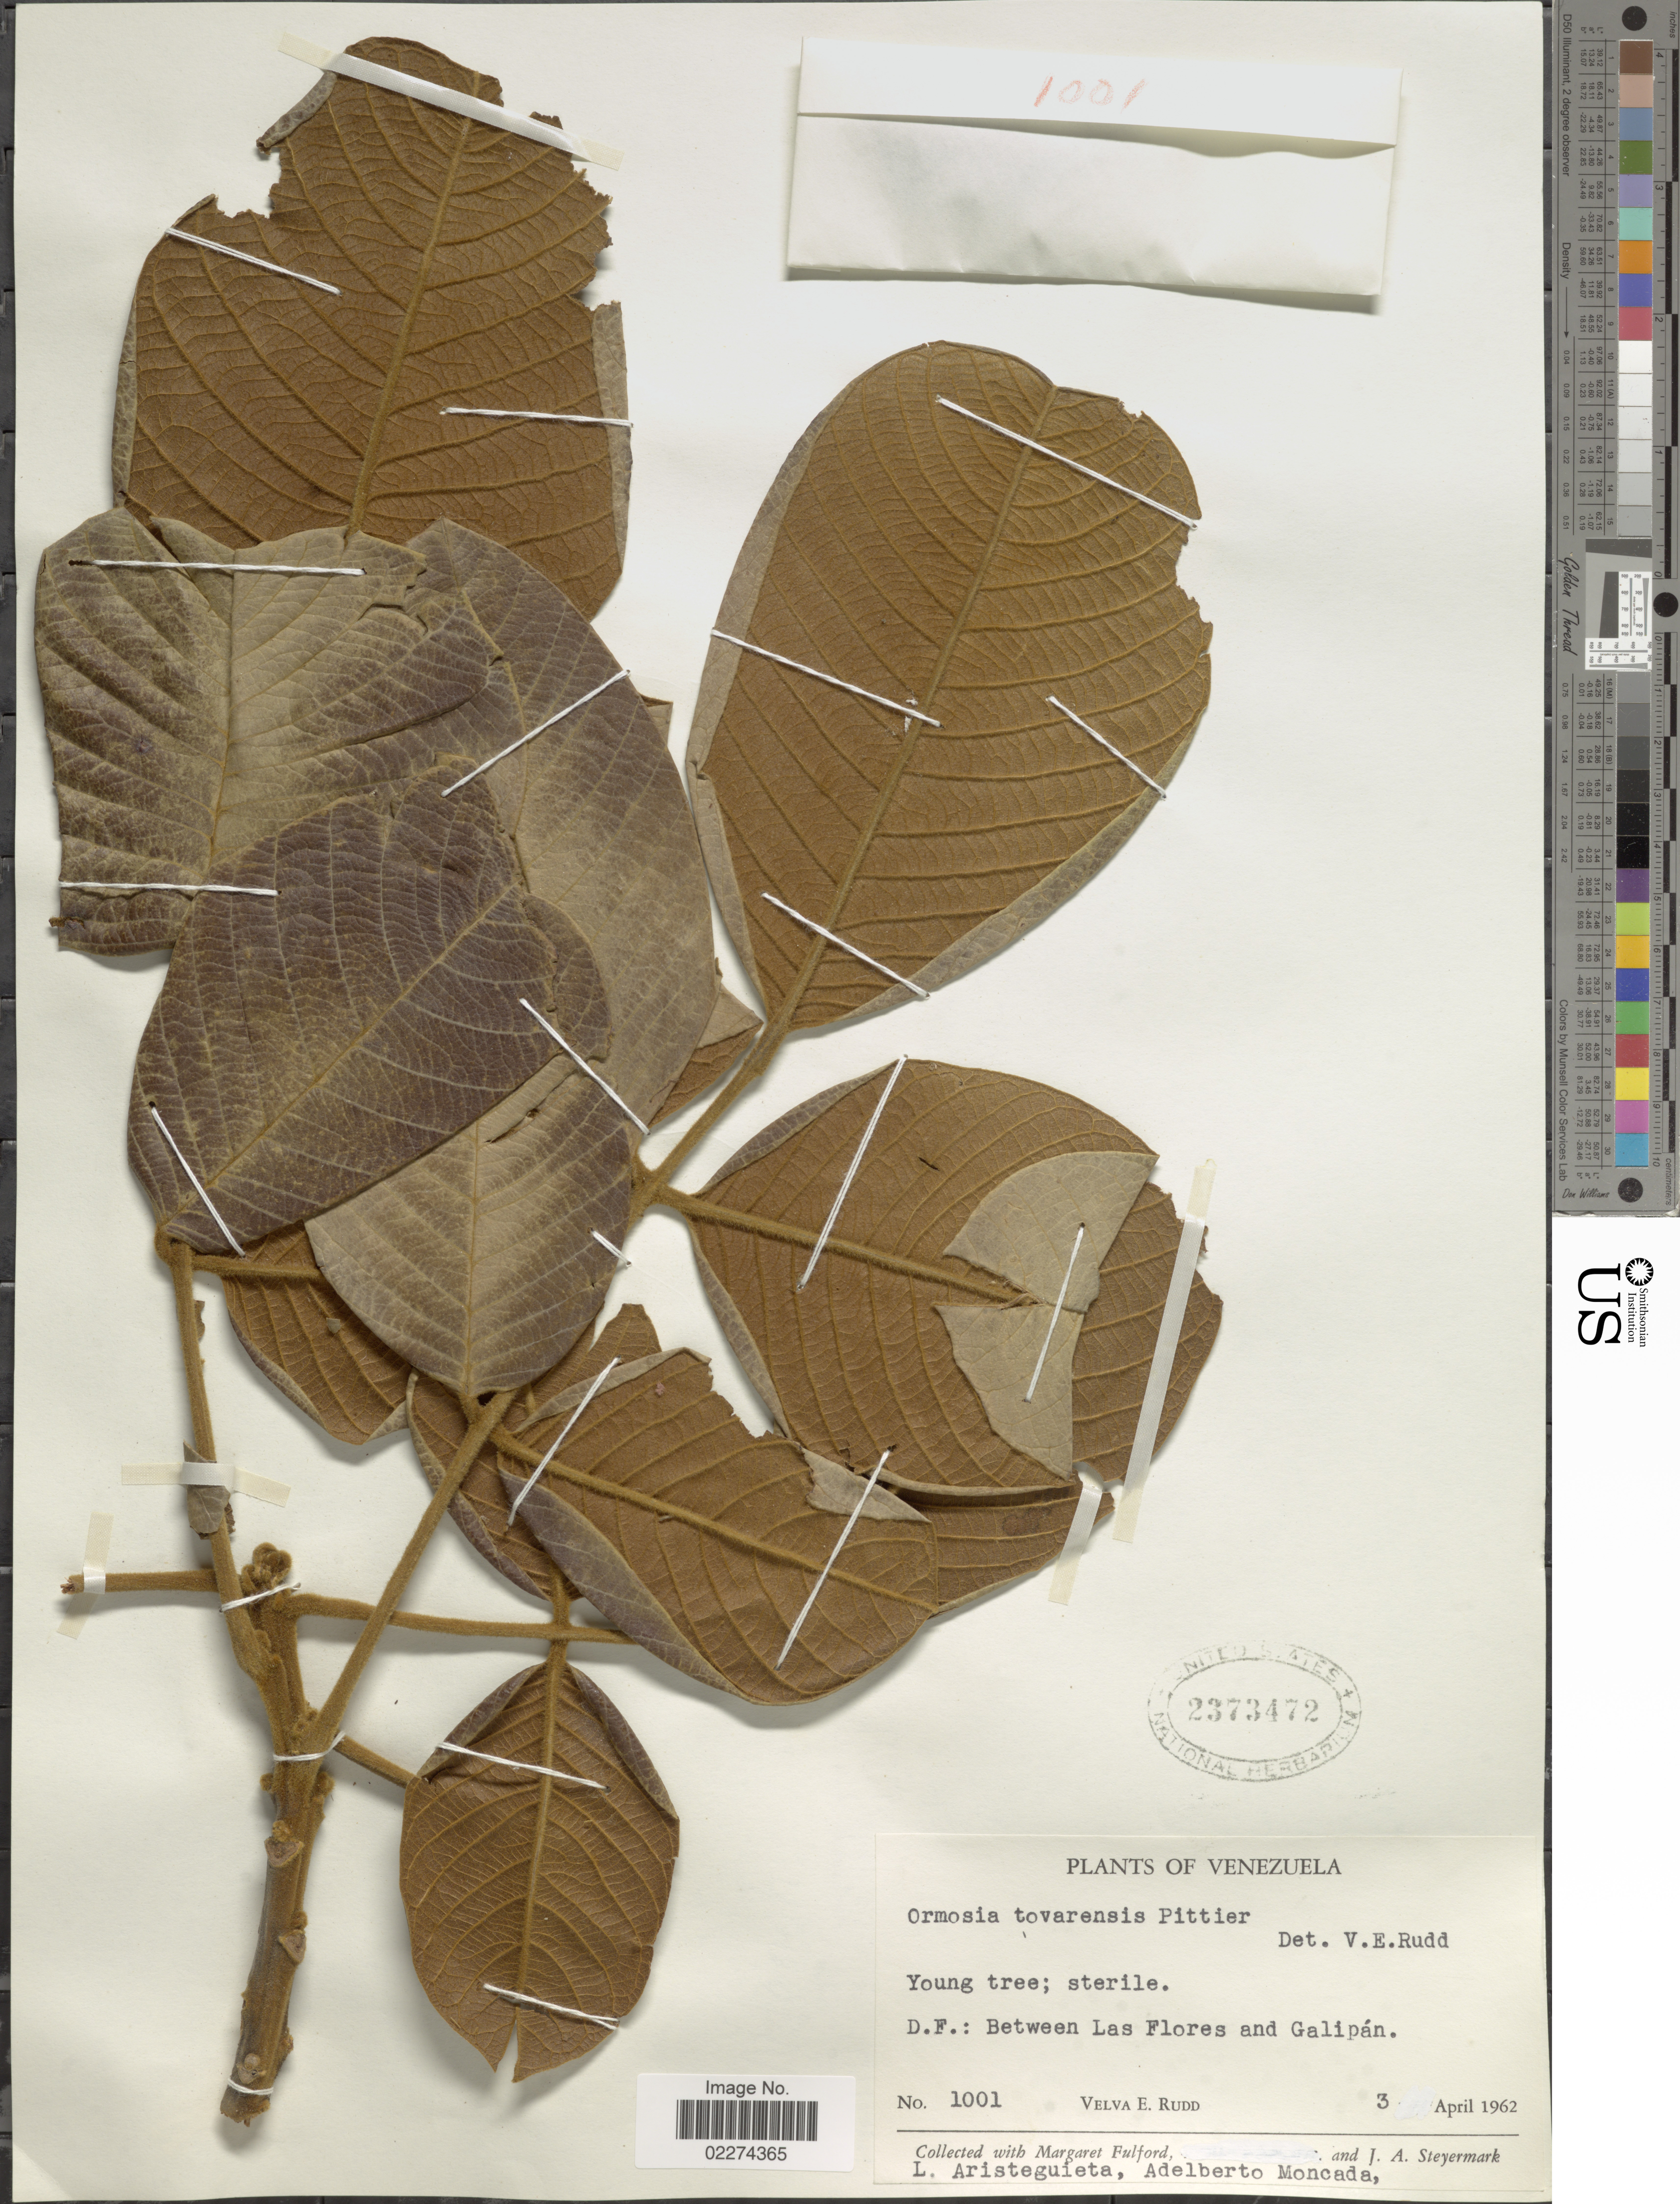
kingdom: Plantae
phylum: Tracheophyta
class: Magnoliopsida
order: Fabales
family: Fabaceae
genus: Ormosia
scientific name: Ormosia tovarensis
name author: Pittier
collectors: V. E. Rudd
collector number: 1001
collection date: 1962-04-03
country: Venezuela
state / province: Distrito Federal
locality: D. F.: Between Las Flores and Galipan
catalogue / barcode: US 2373472